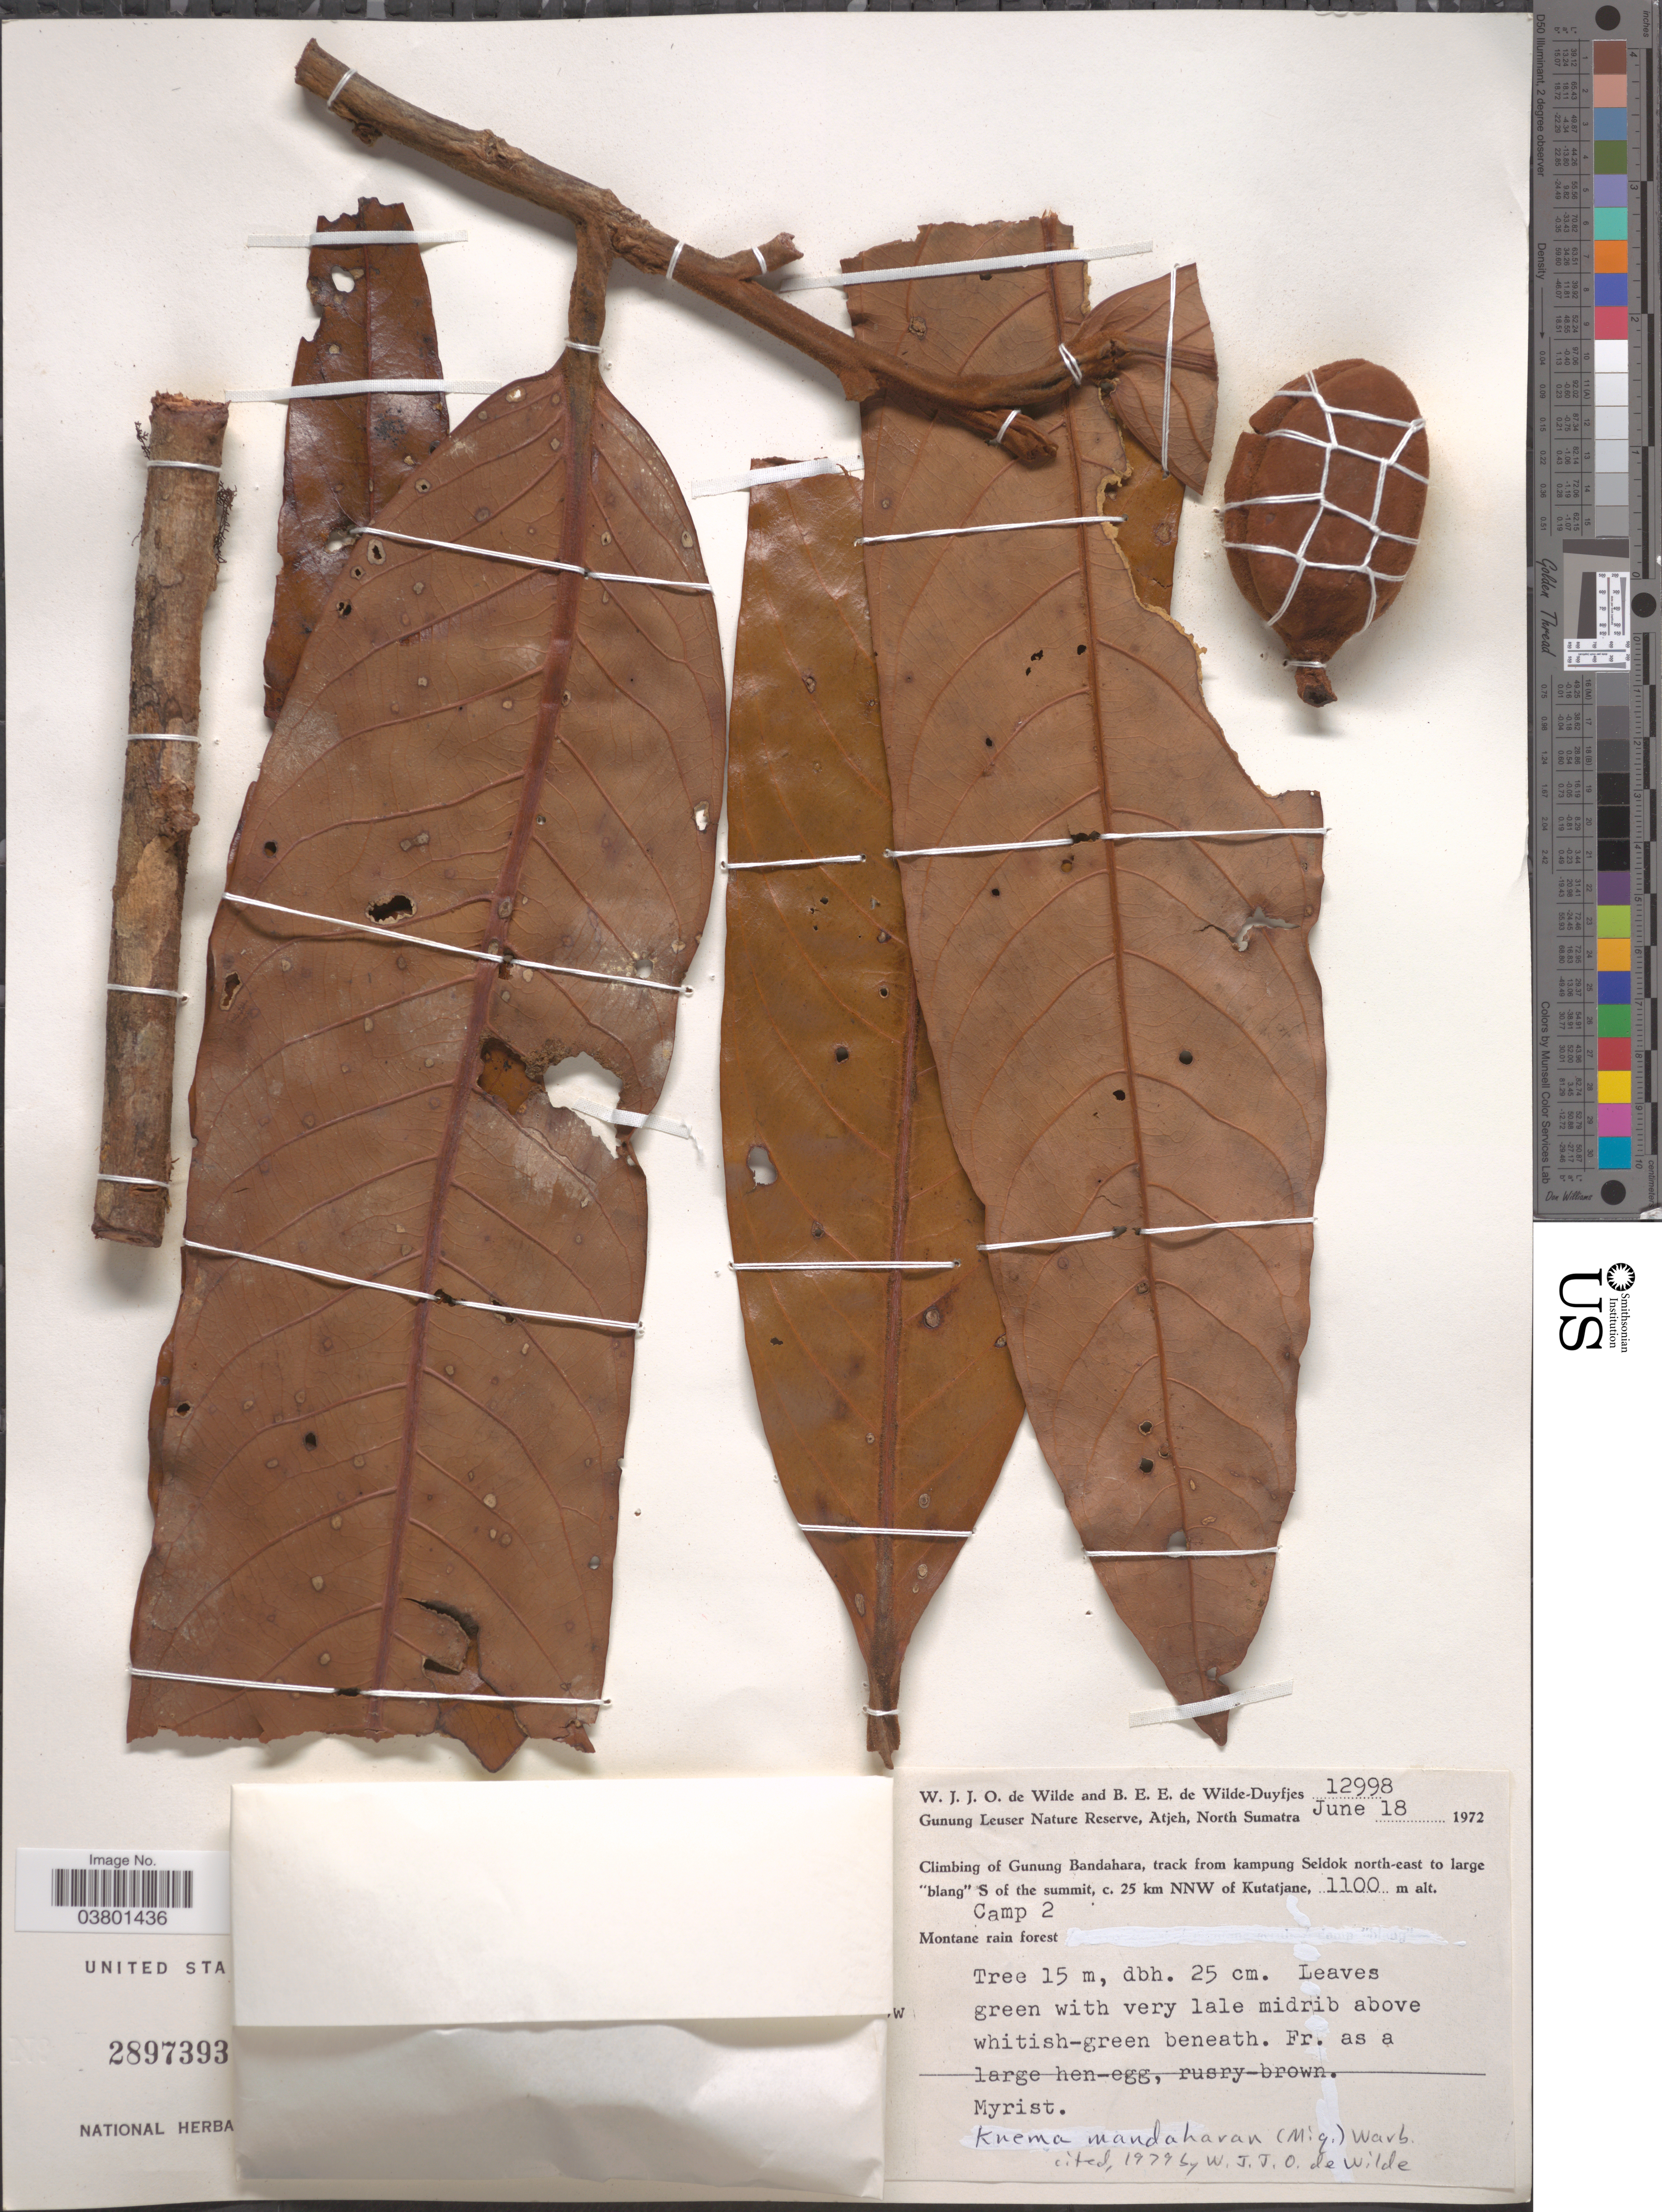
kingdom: Plantae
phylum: Tracheophyta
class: Magnoliopsida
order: Magnoliales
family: Myristicaceae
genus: Knema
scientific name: Knema mandaharan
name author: Warb.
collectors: W. J. de Wilde & B. E. de Wilde-Duyfjes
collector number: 12998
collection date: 1972-06-18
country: Indonesia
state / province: Sumatra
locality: Gunung Leuser Nature Reserve, Atjeh, North Sumatra. Climbing of Gunung Bandahara, track from kampung Seldok north-east to large "blang" S of the summit, c. 25 km NNW of Kutatjane. Camp 2. Montane rain forest.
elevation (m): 1100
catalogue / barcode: US 2897393